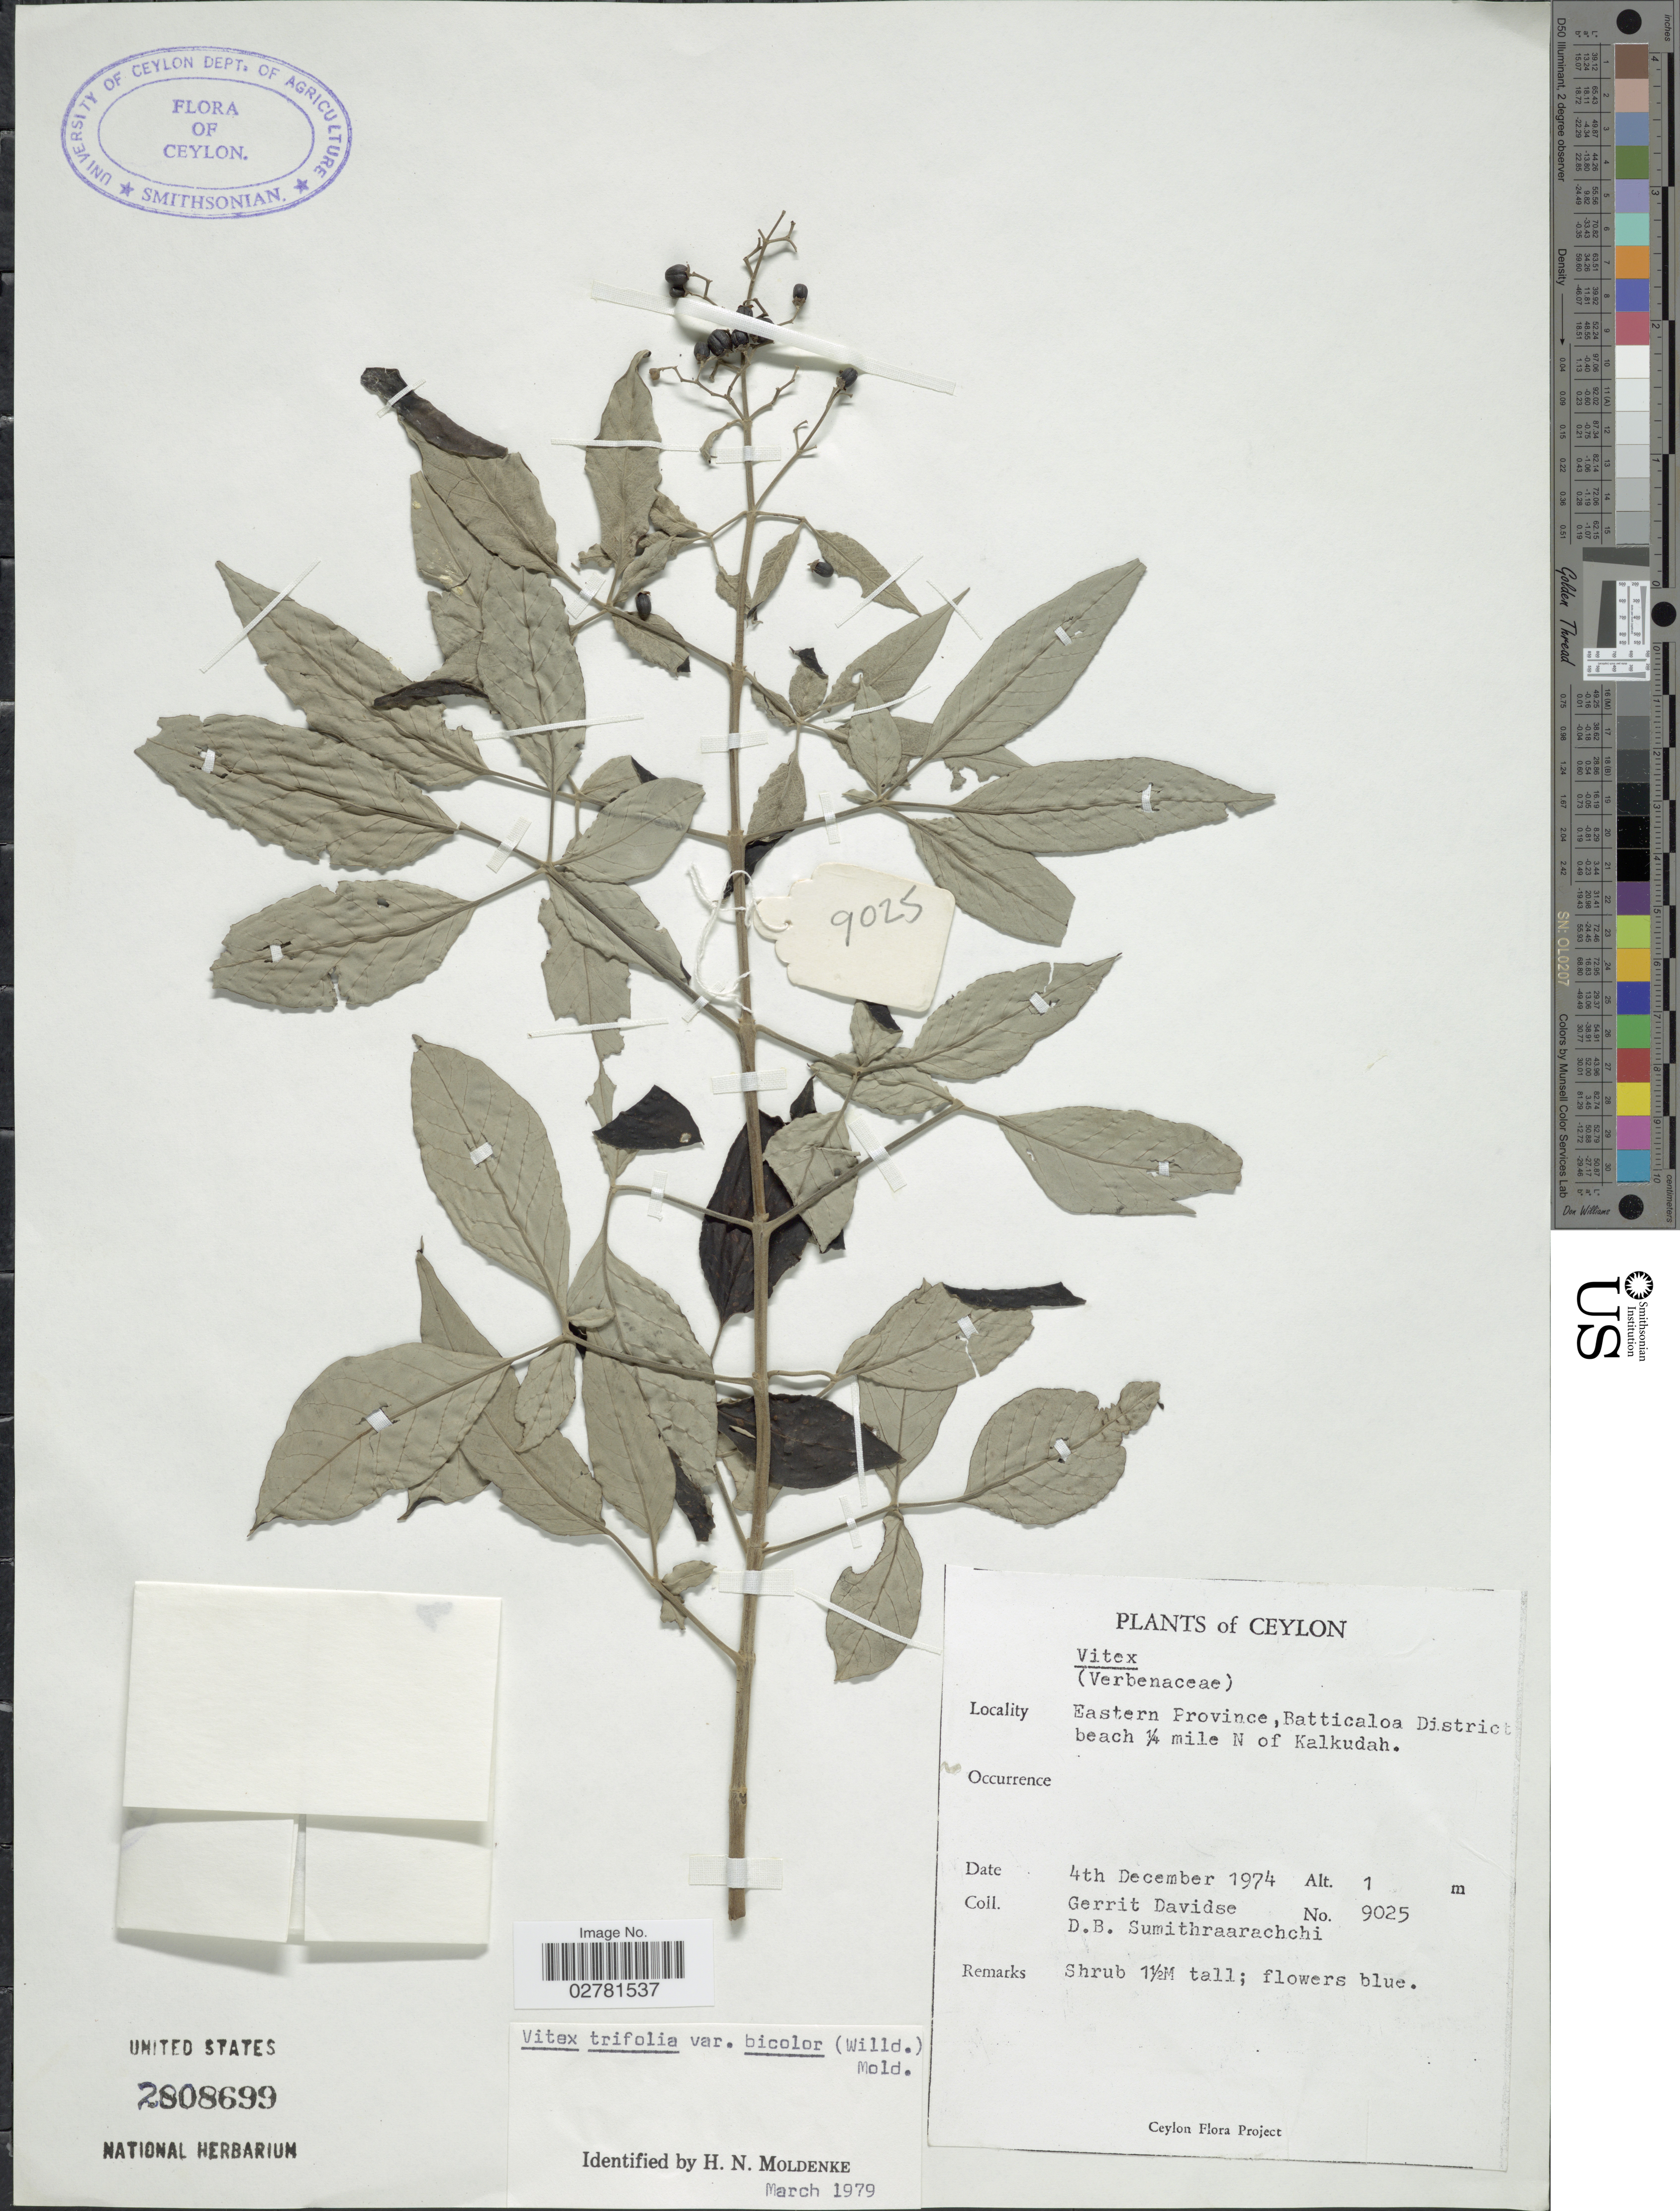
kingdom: Plantae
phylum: Tracheophyta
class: Magnoliopsida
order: Lamiales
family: Lamiaceae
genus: Vitex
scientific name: Vitex trifolia var. bicolor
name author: (Willd.) Moldenke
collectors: G. Davidse & D. B. Sumithraarachchi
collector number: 9025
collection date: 1974-12-04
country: Sri Lanka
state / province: Eastern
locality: Ceylon. Batticaloa District beach 1/4 mile N of Kalkudah.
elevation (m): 1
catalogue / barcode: US 2808699